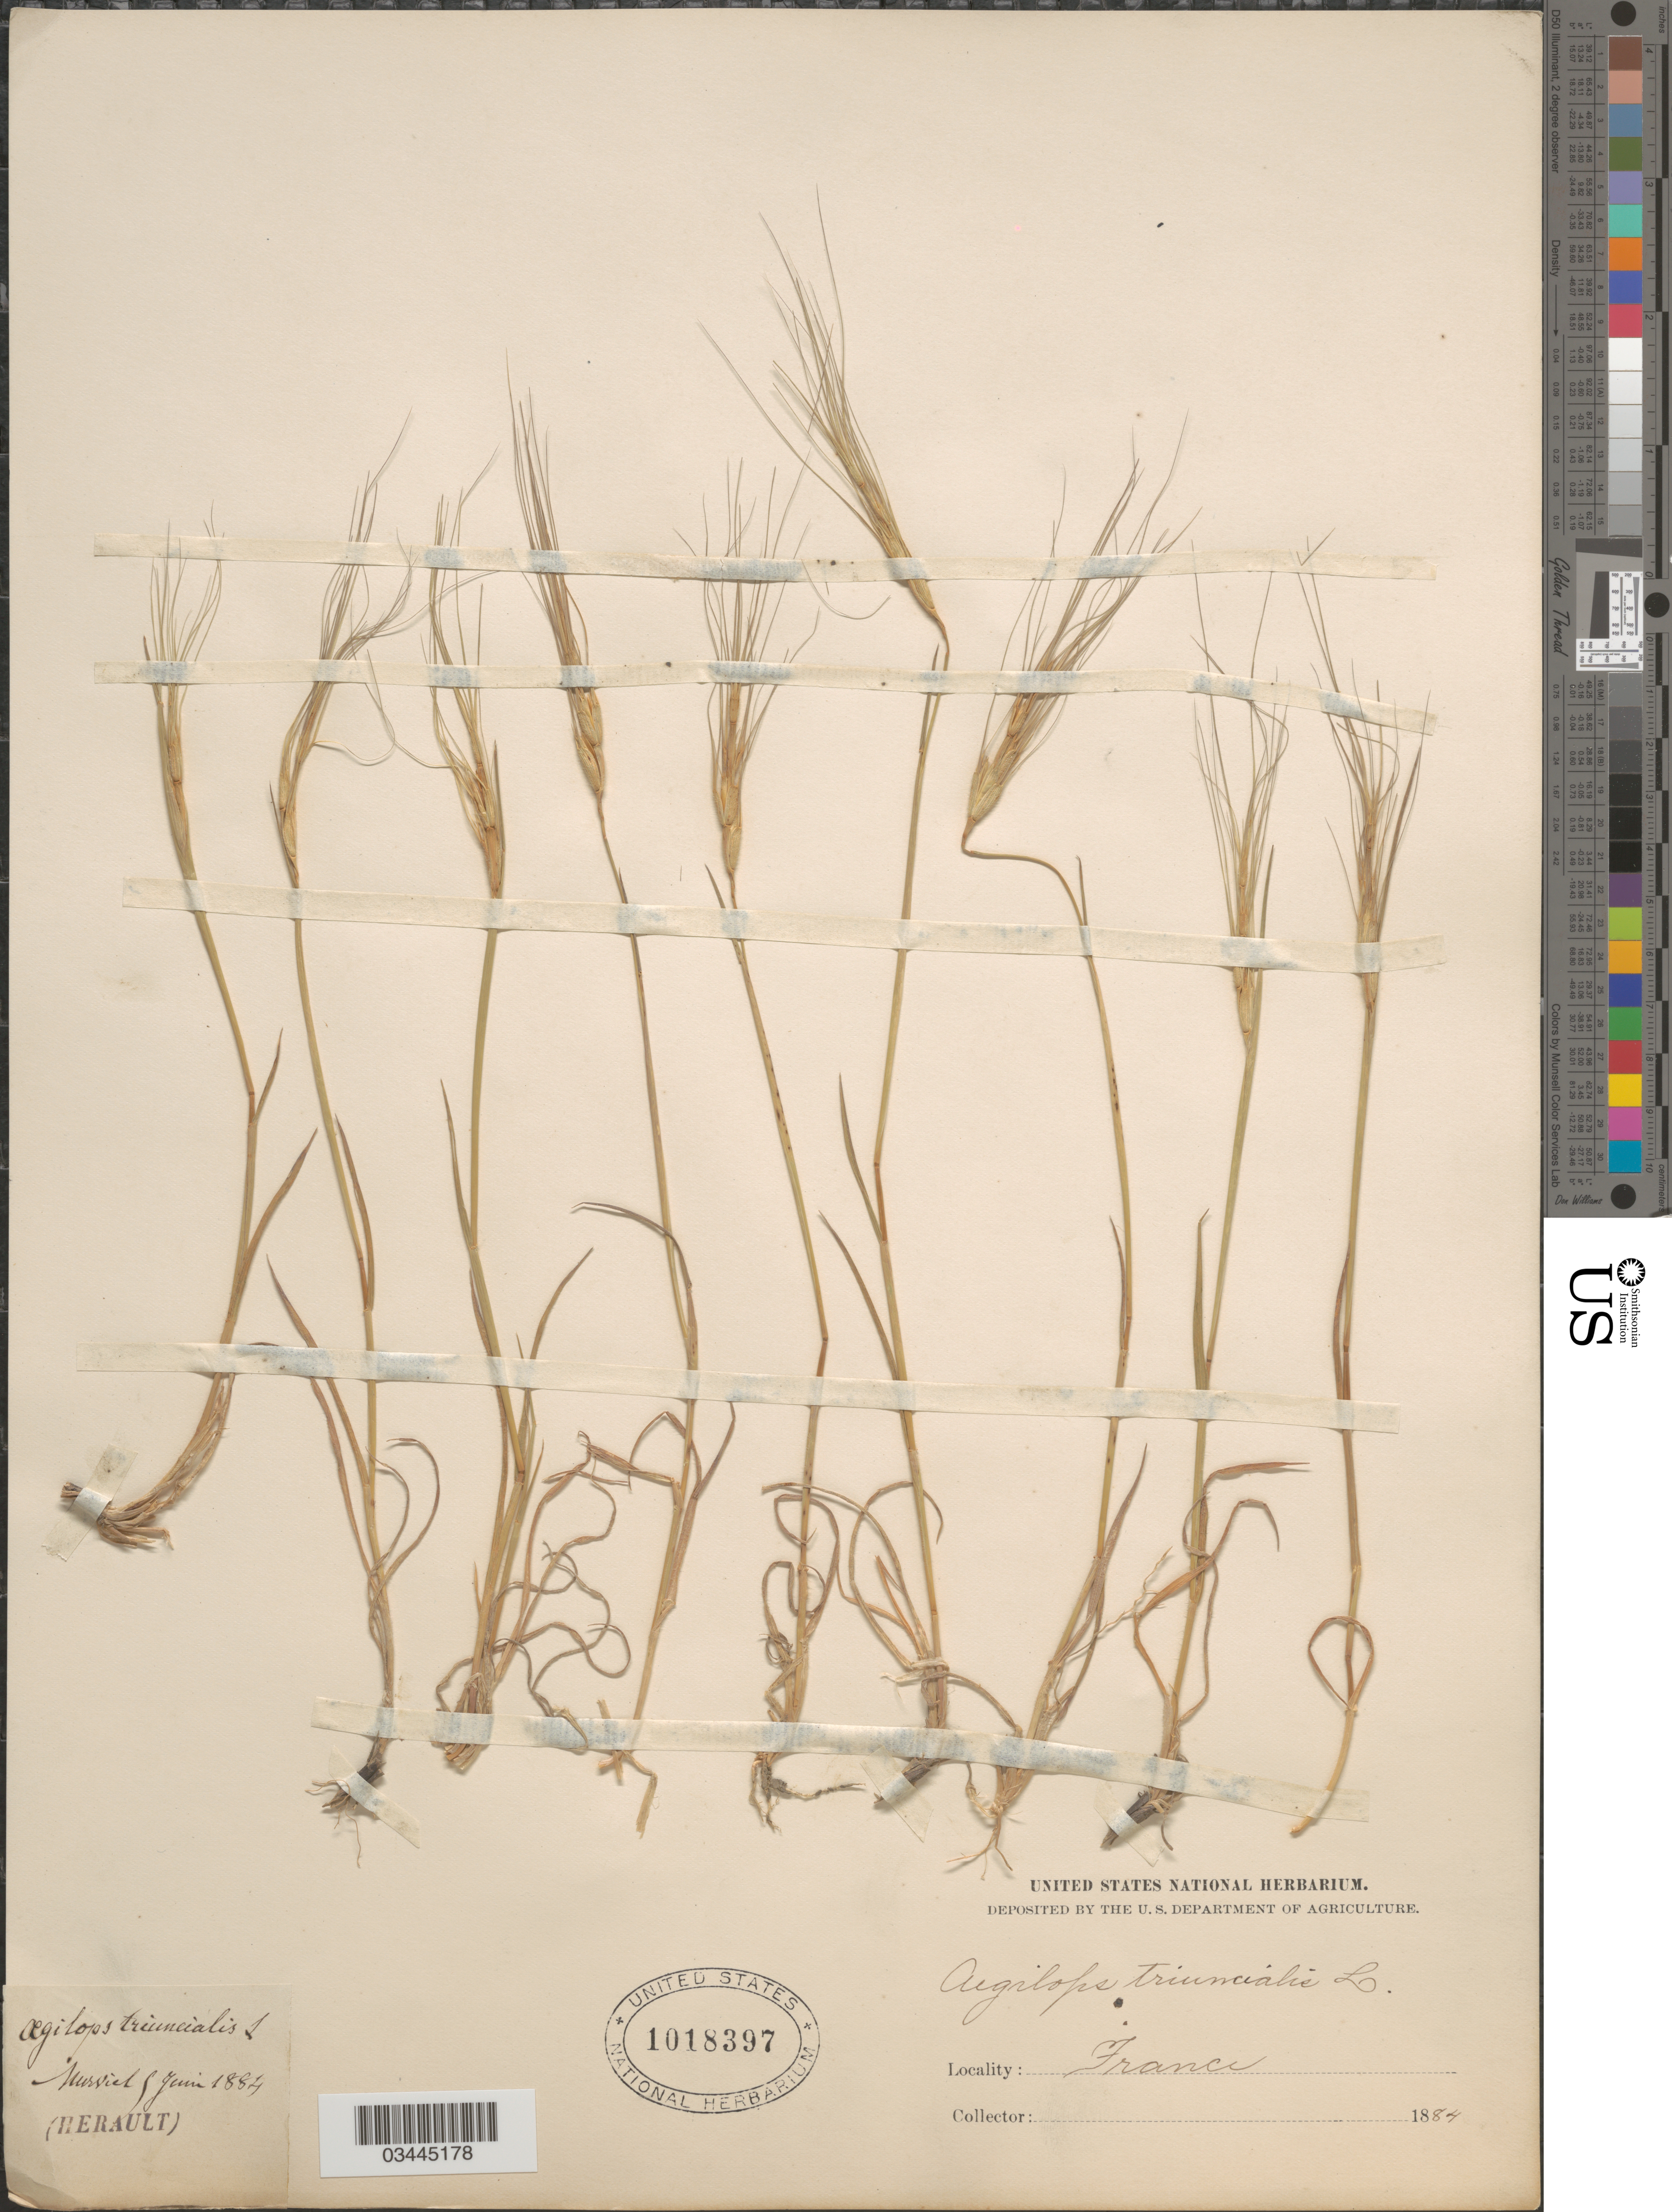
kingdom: Plantae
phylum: Tracheophyta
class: Liliopsida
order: Poales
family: Poaceae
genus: Aegilops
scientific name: Aegilops triuncialis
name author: L.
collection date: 1884-06-05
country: France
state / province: Occitanie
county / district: Hérault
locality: Murviel. (Herault).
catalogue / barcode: US 1018397